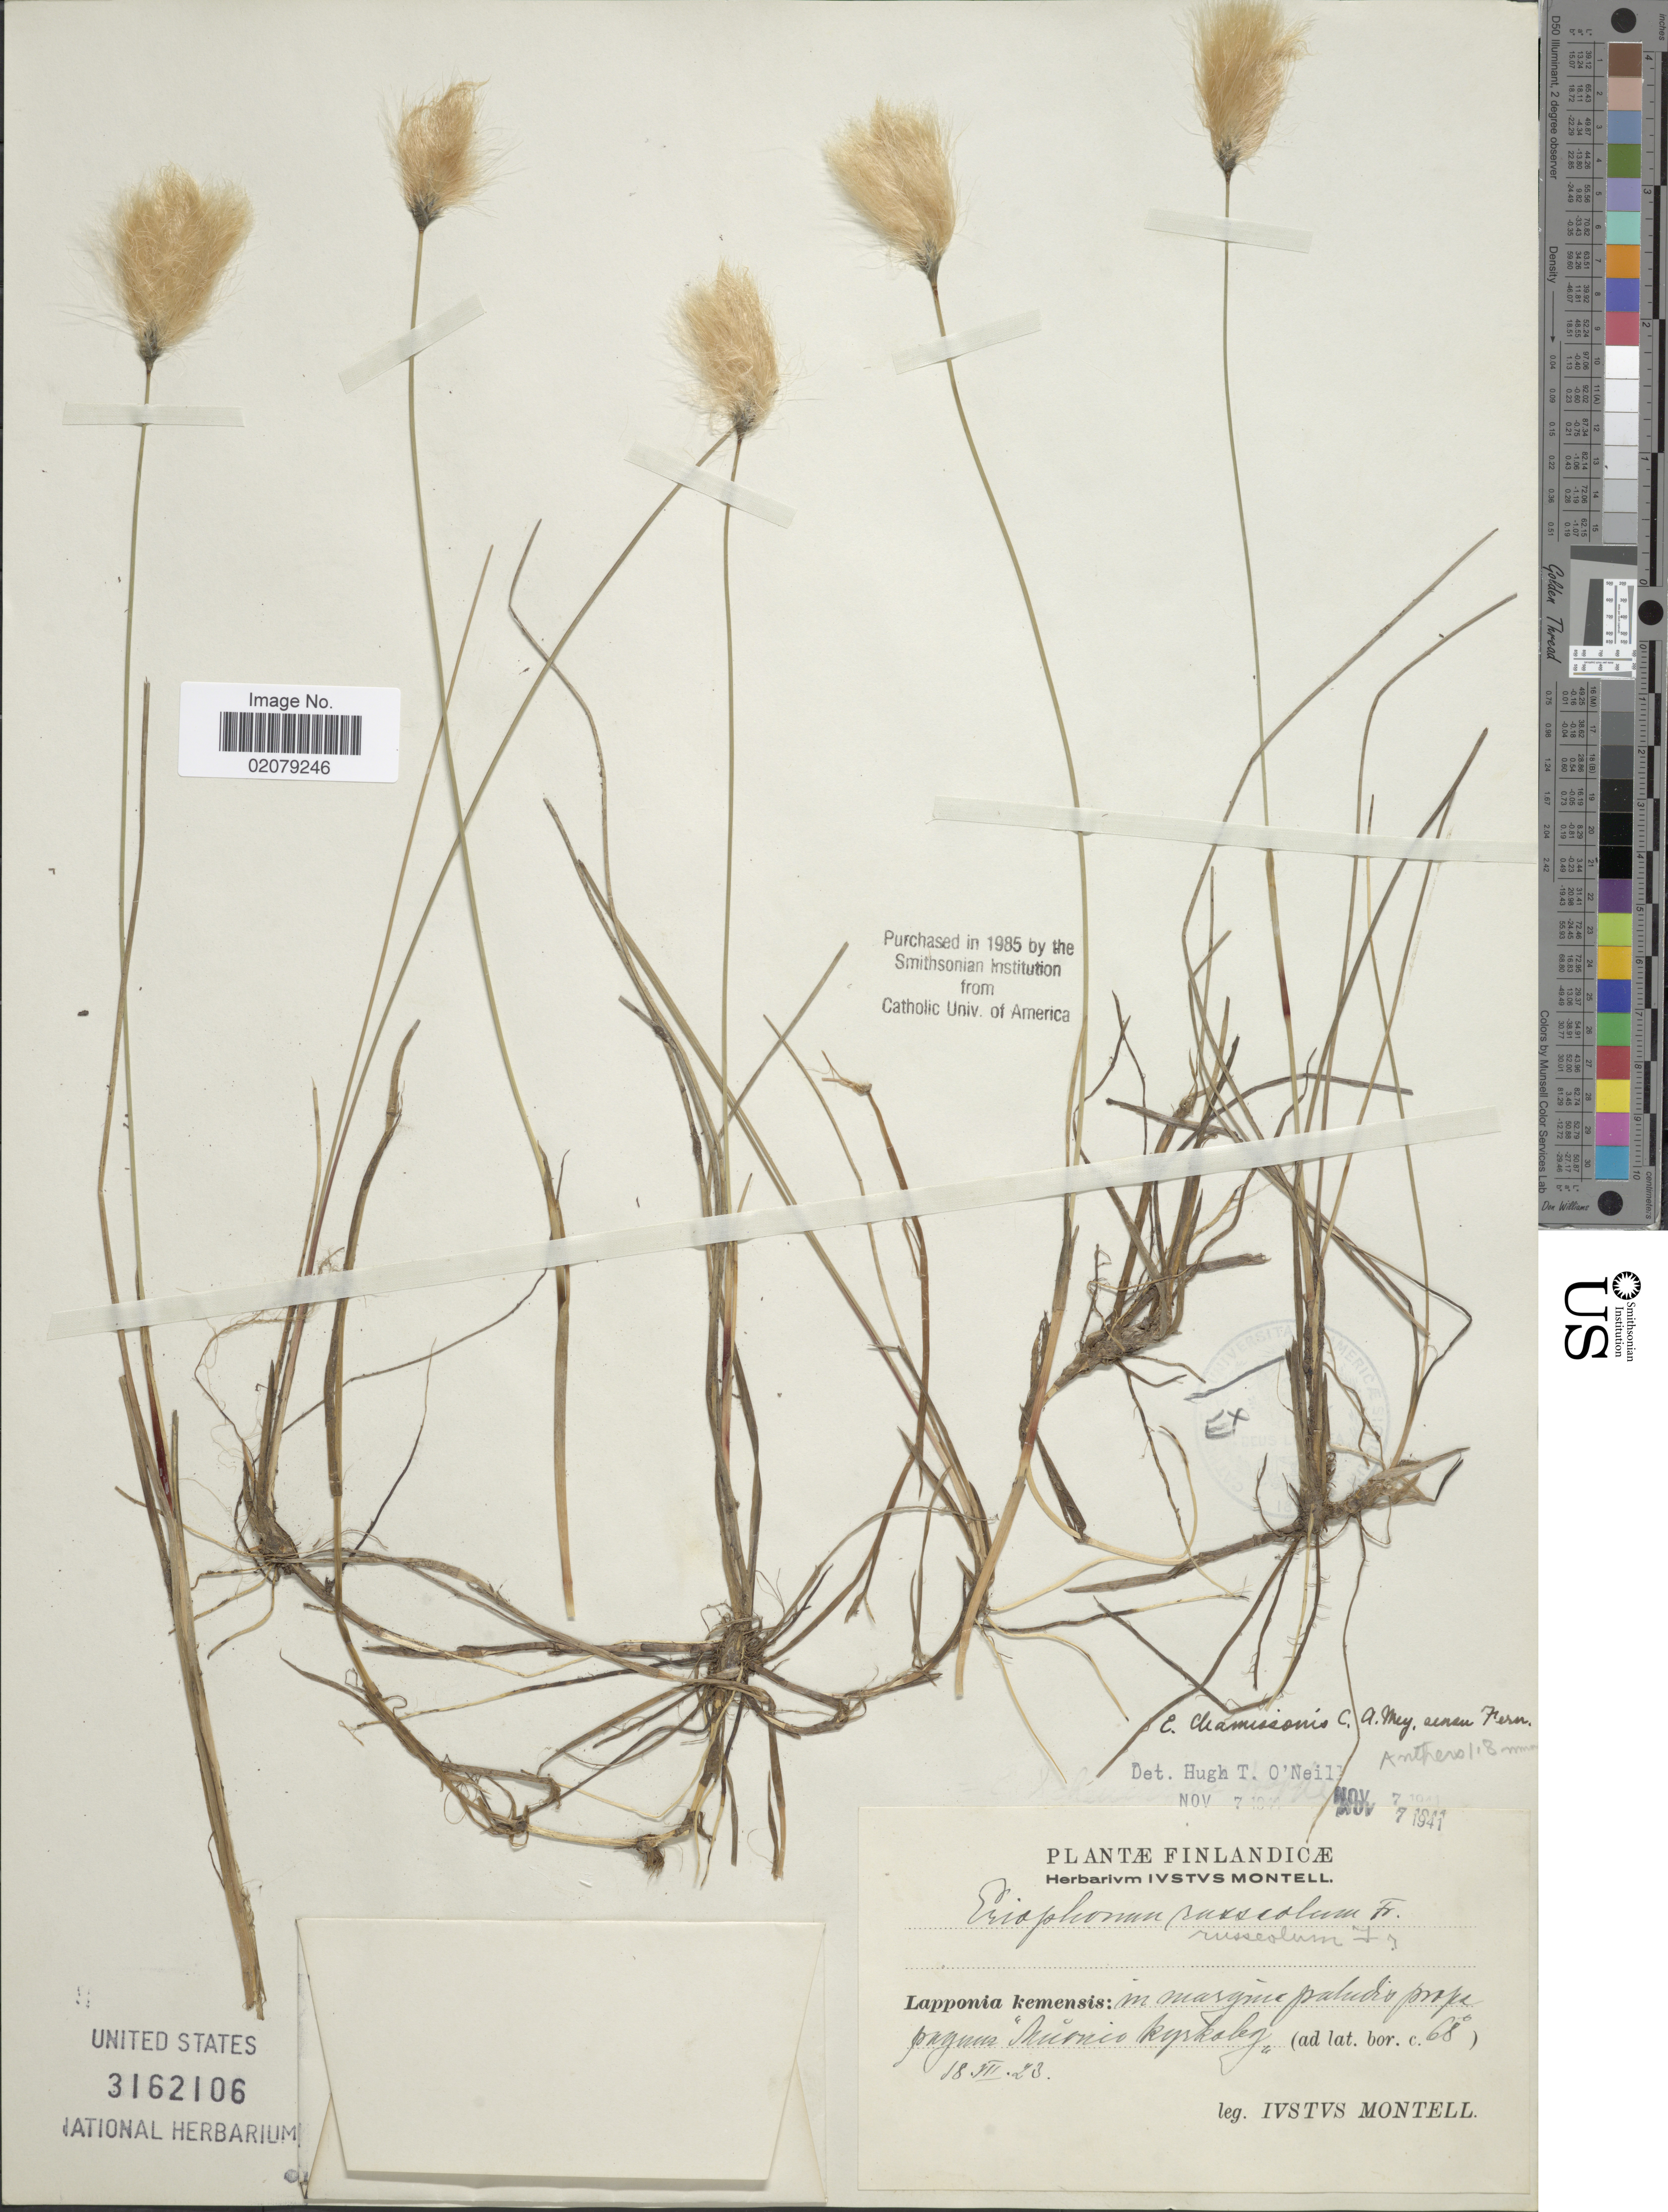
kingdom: Plantae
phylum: Tracheophyta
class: Liliopsida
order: Poales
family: Cyperaceae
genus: Eriophorum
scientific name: Eriophorum chamissonis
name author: C.A. Mey.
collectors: I. Montell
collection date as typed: Transcribed d/m/y: 18/7/23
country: Finland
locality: Findlandicae, Lapponia kemensis: in margine paludo prope pagum.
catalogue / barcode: US 3162106